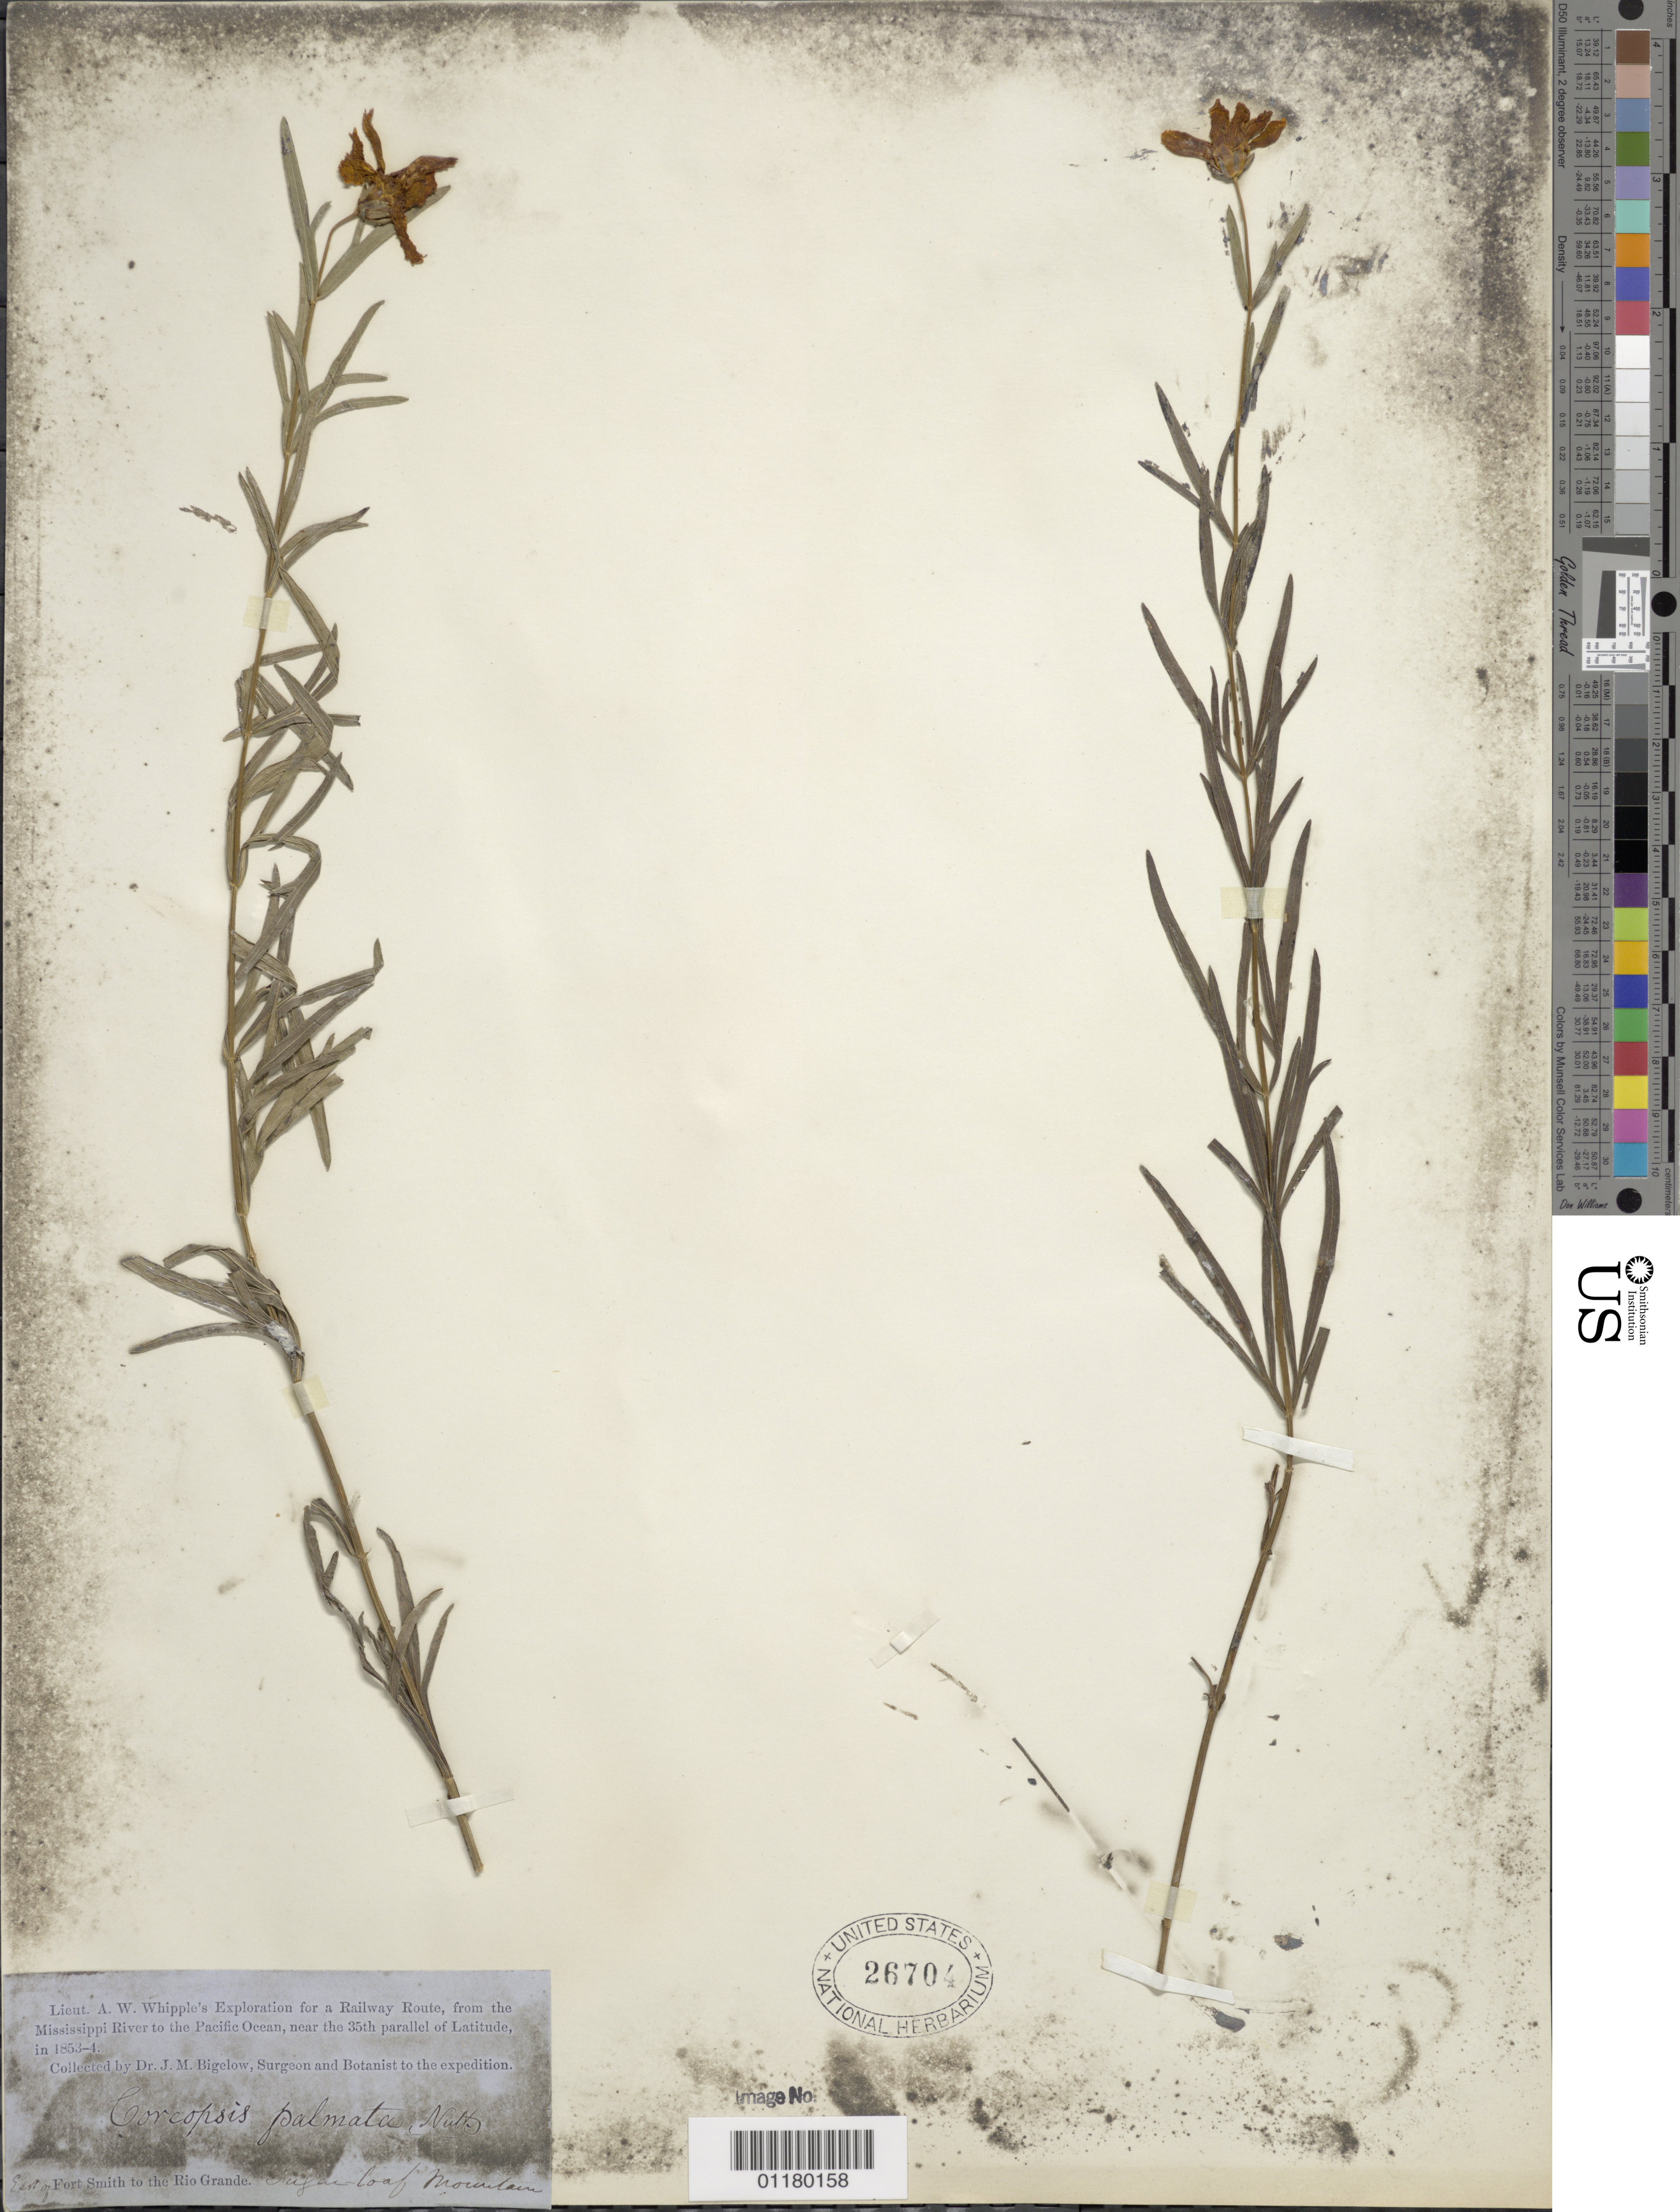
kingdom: Plantae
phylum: Tracheophyta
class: Magnoliopsida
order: Asterales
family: Asteraceae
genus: Coreopsis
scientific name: Coreopsis palmata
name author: Nutt.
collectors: J. M. Bigelow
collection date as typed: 1853 to -- --- 1854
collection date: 1853/1854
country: United States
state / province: Arkansas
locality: Sugar Loaf Mountain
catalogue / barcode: US 26704